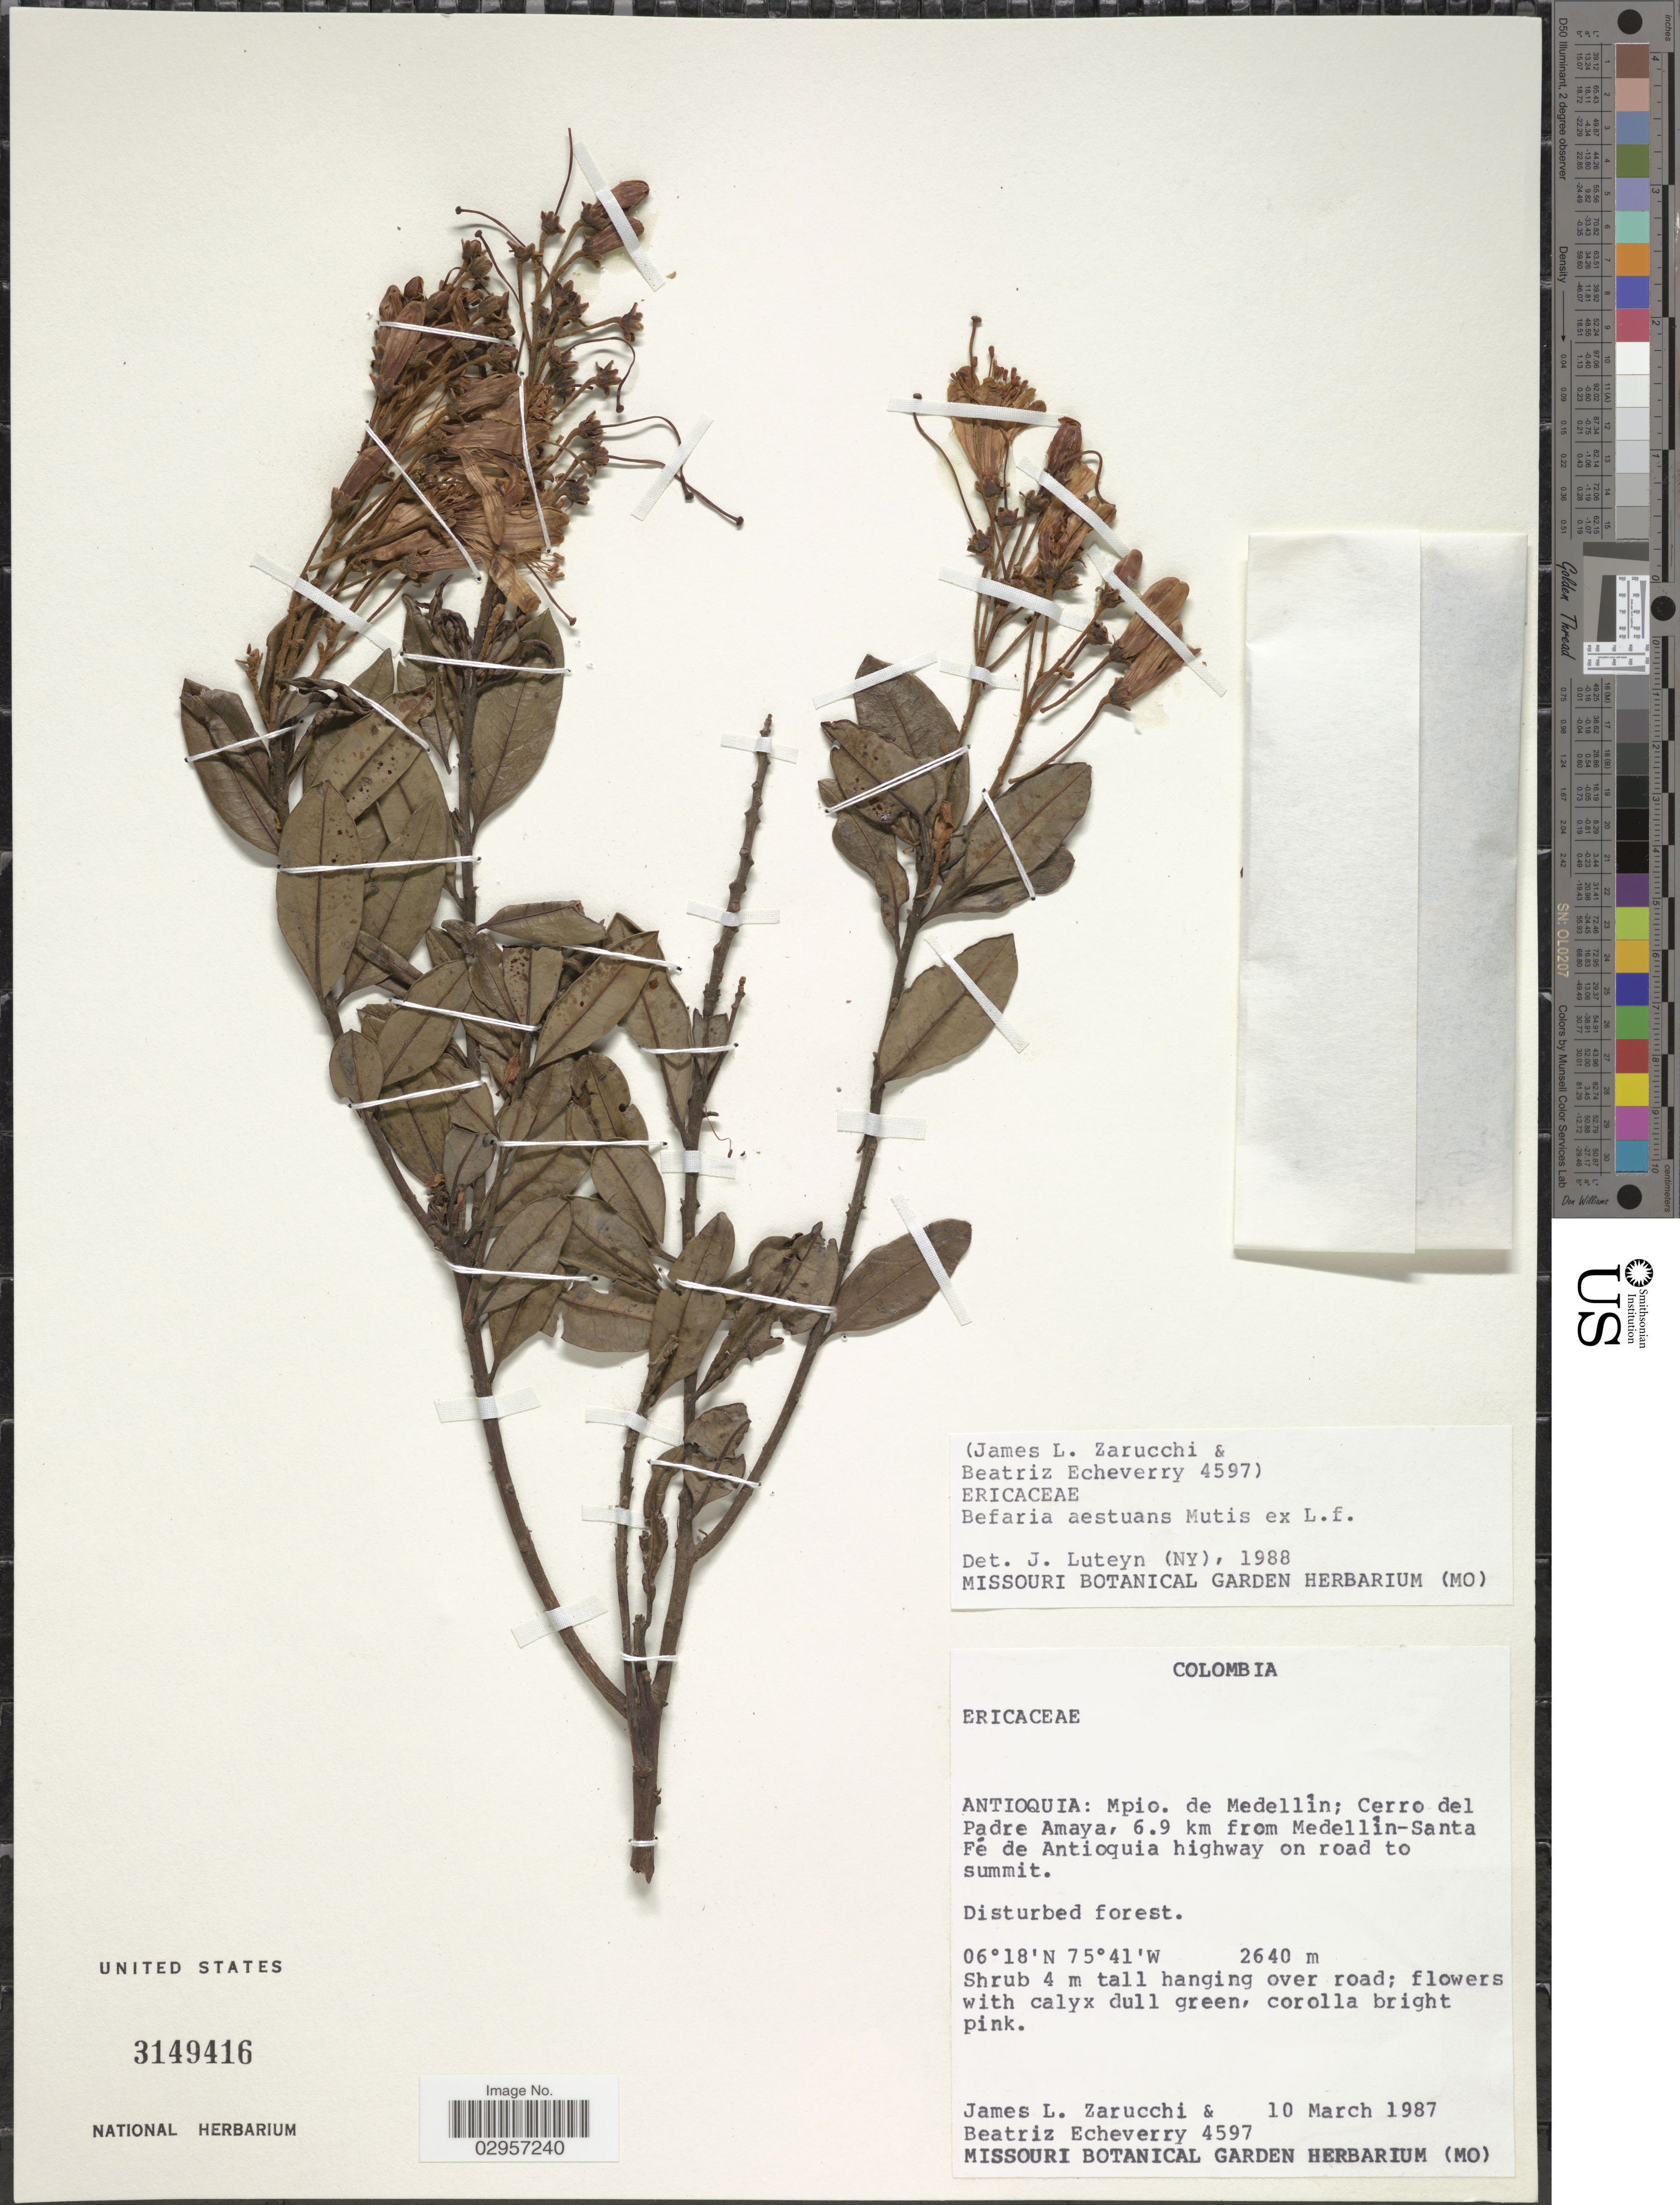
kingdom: Plantae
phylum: Tracheophyta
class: Magnoliopsida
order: Ericales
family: Ericaceae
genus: Befaria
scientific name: Befaria aestuans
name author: Mutis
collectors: J. L. Zarucchi & B. Echeverry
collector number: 4597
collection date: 1987-03-10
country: Colombia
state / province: Antioquia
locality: Antioquia: Mpio. de Medellín; Cerro del Padre Amaya, 6.9 km from Medellín-Santa Fé de Antioquia highway on road to summit.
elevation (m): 2640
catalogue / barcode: US 3149416